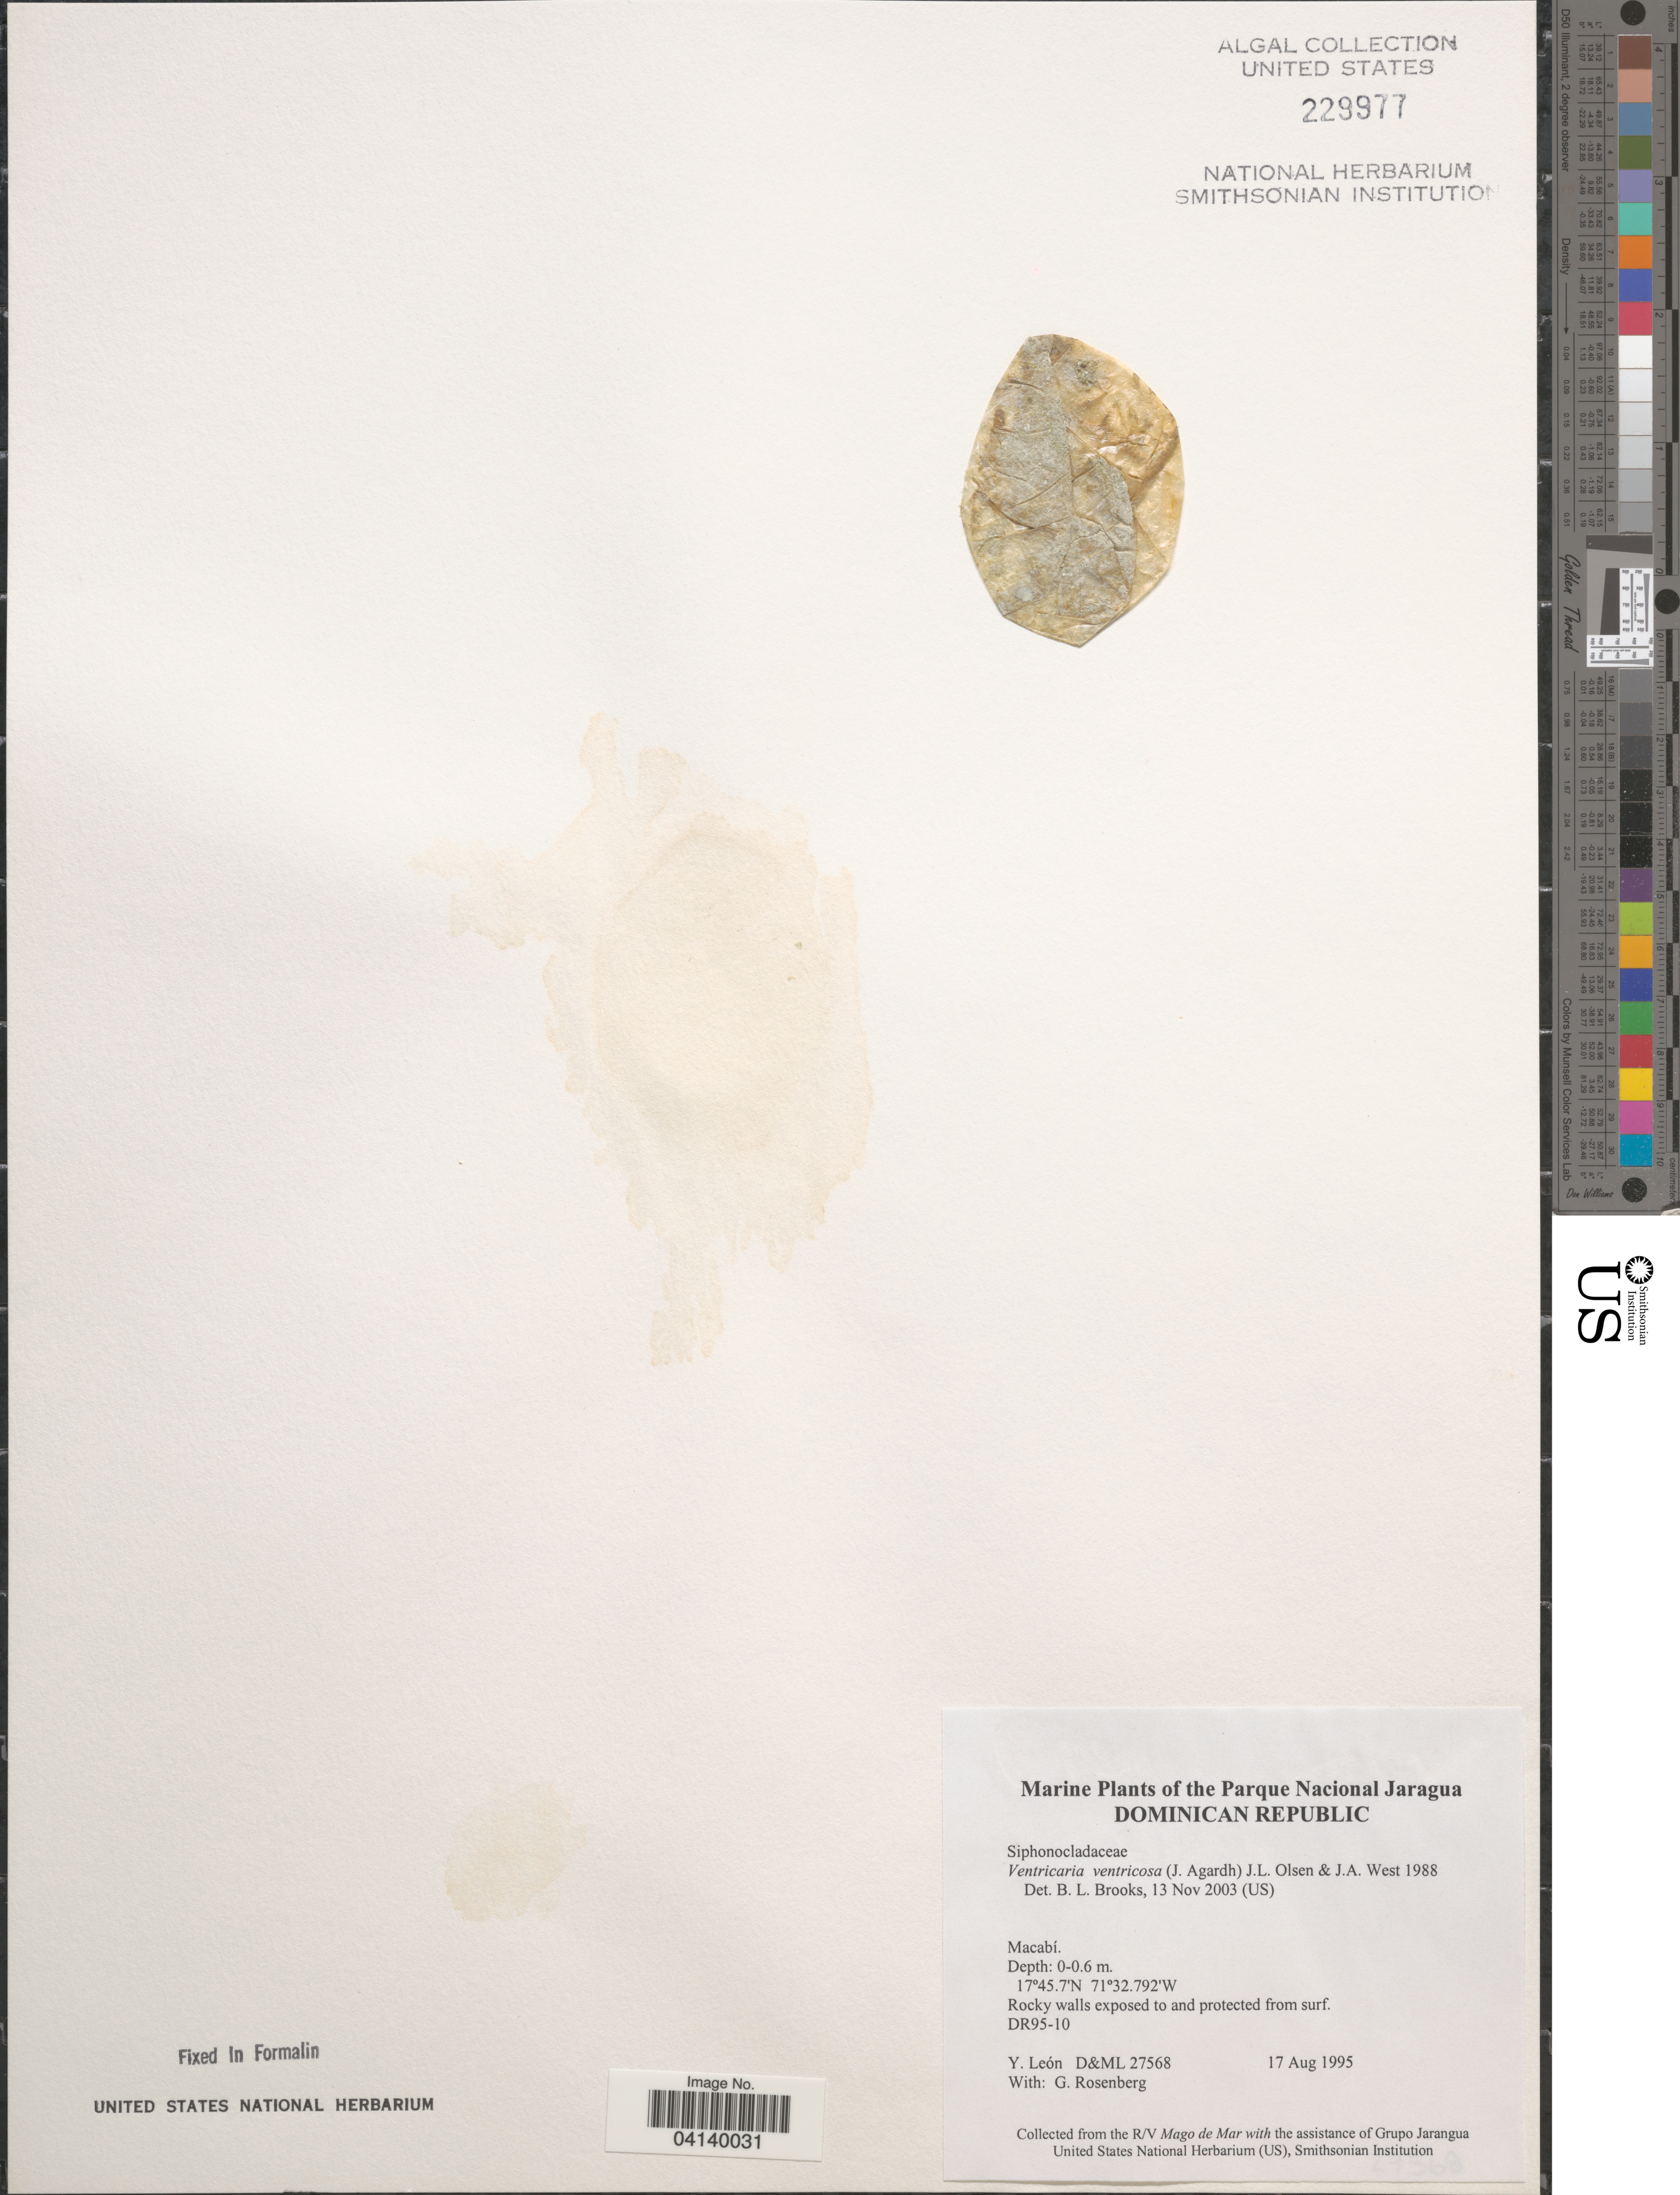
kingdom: Plantae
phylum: Chlorophyta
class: Ulvophyceae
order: Siphonocladales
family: Valoniaceae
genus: Valonia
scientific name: Valonia ventricosa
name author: J. Agardh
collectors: Y. León & G. Rosenberg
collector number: D&ML27568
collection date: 1995-08-17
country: Dominican Republic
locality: Parque Nacional Jaragua. Macabí.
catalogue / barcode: US 229977